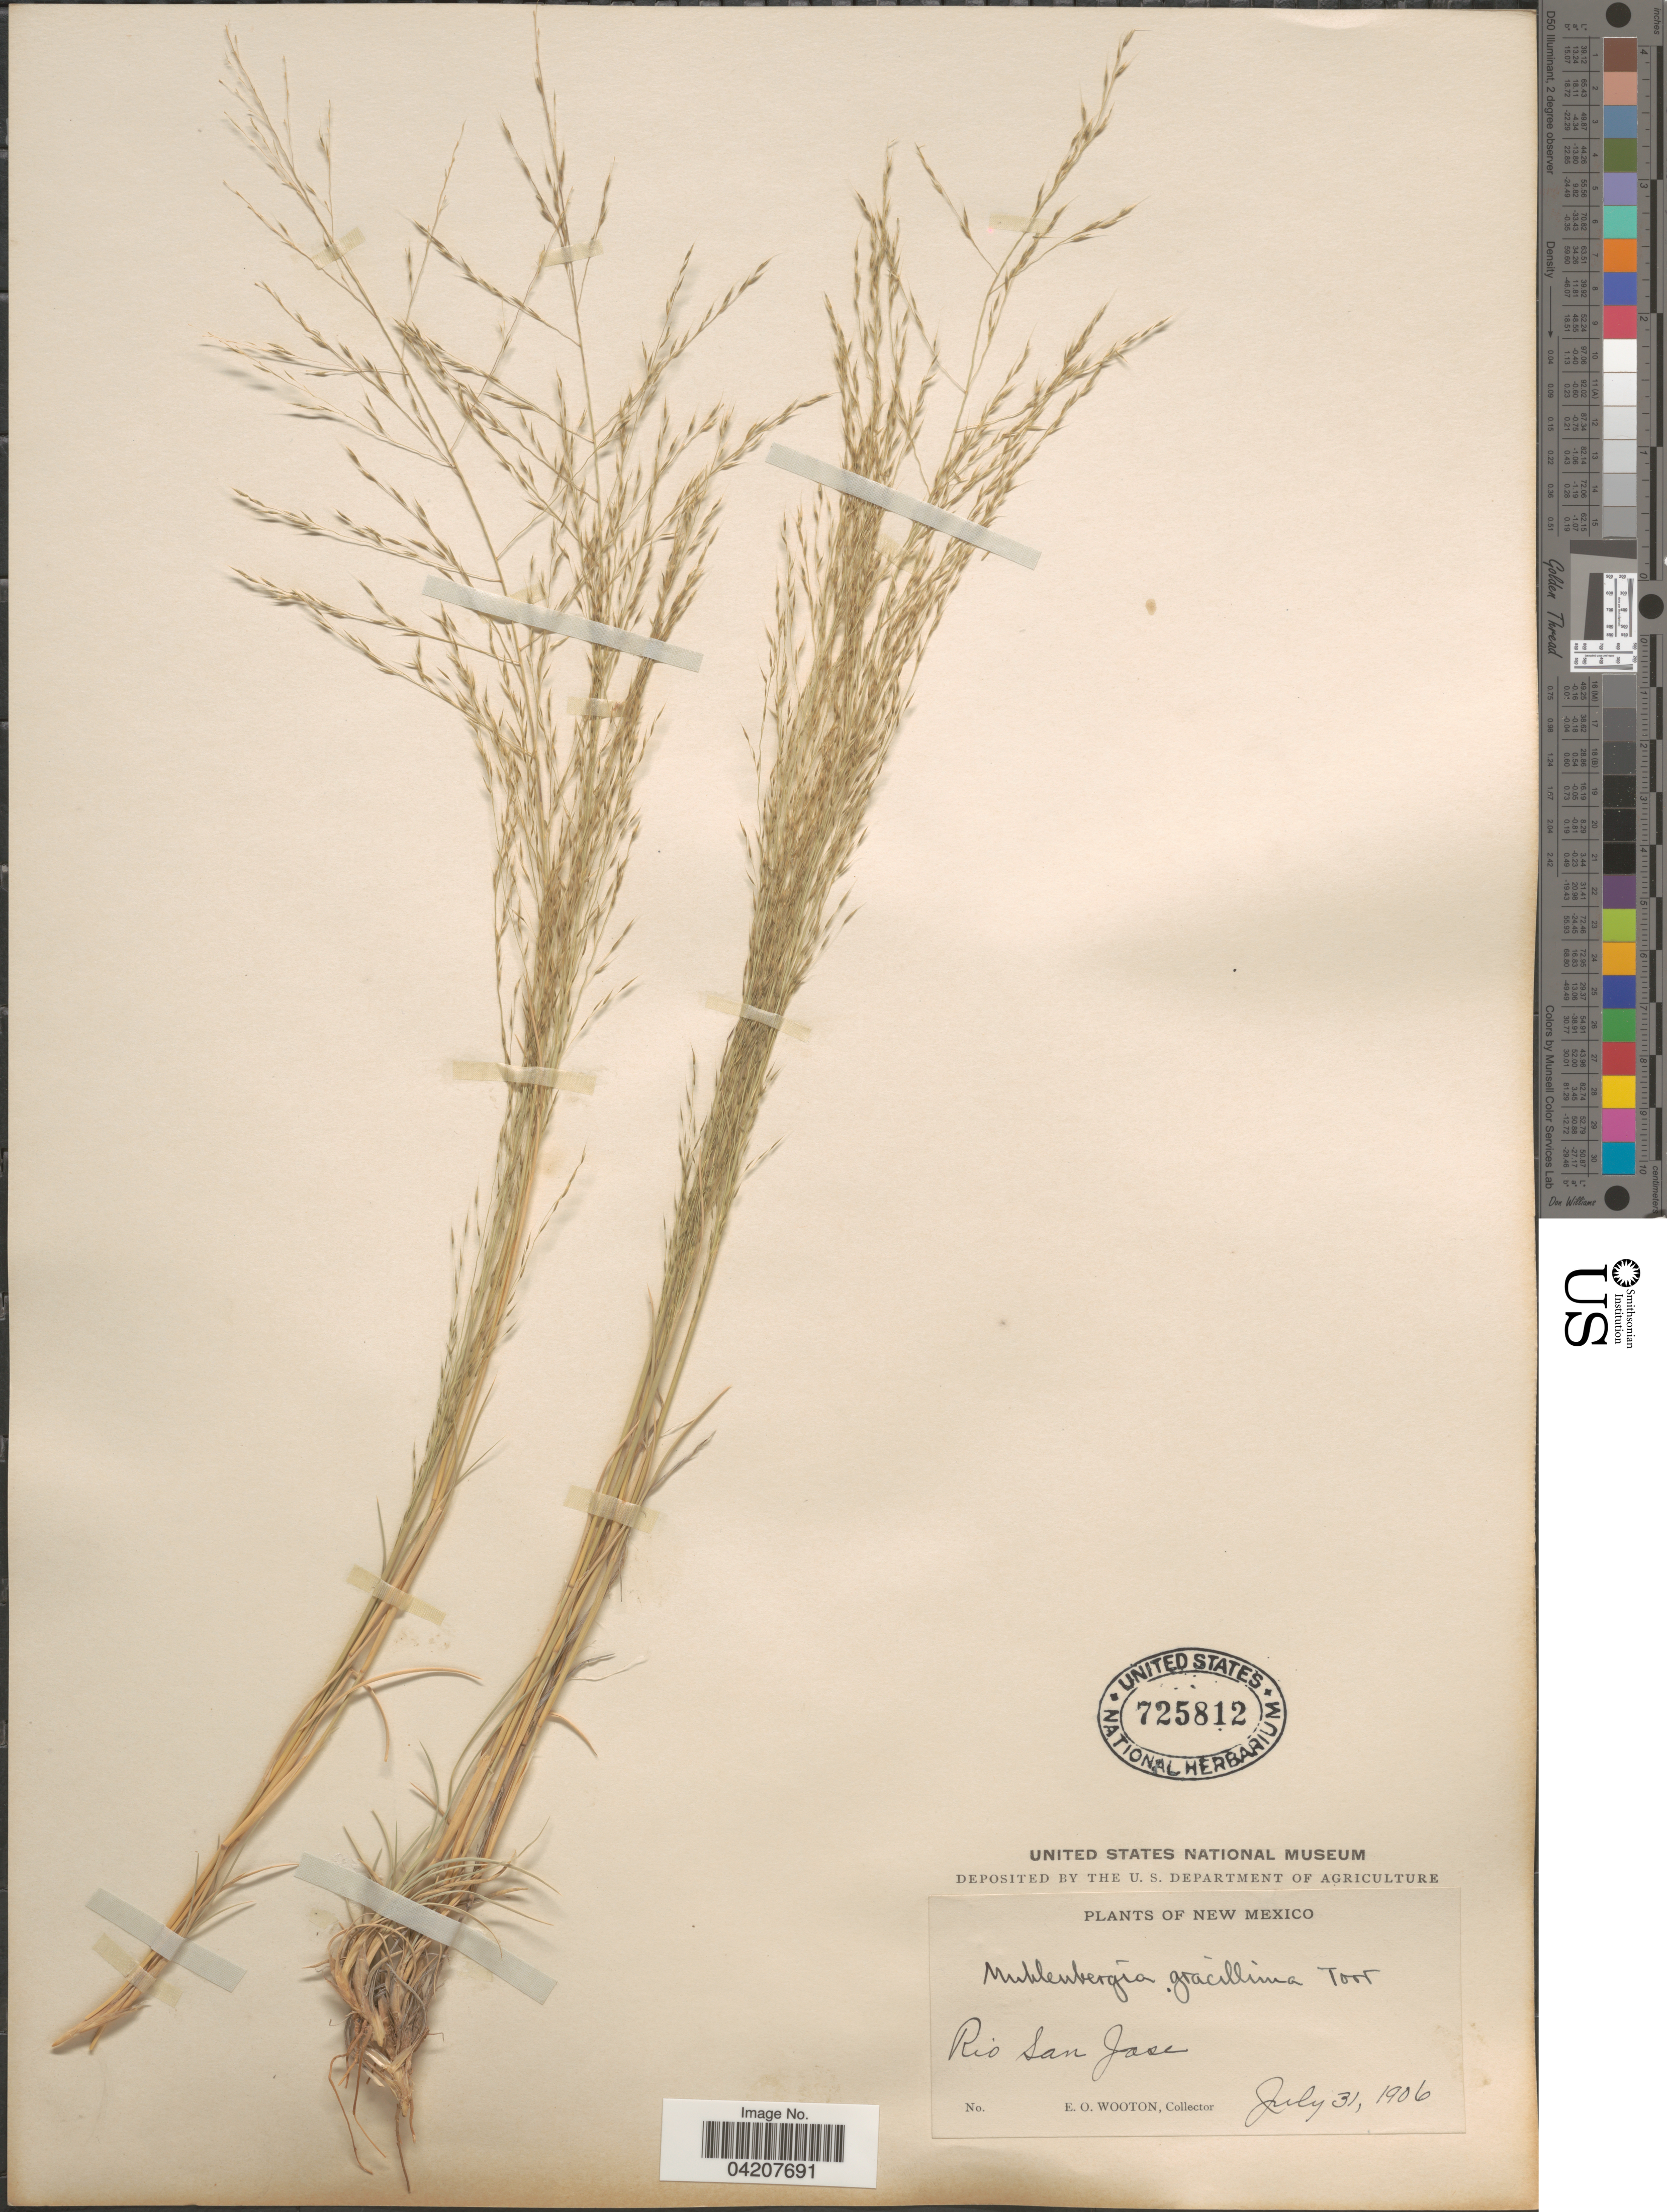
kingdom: Plantae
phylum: Tracheophyta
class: Liliopsida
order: Poales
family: Poaceae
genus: Muhlenbergia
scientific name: Muhlenbergia arenicola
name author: Buckley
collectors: E. O. Wooton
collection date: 1906-07-31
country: United States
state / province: New Mexico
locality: Rio San Jose.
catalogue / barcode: US 725812